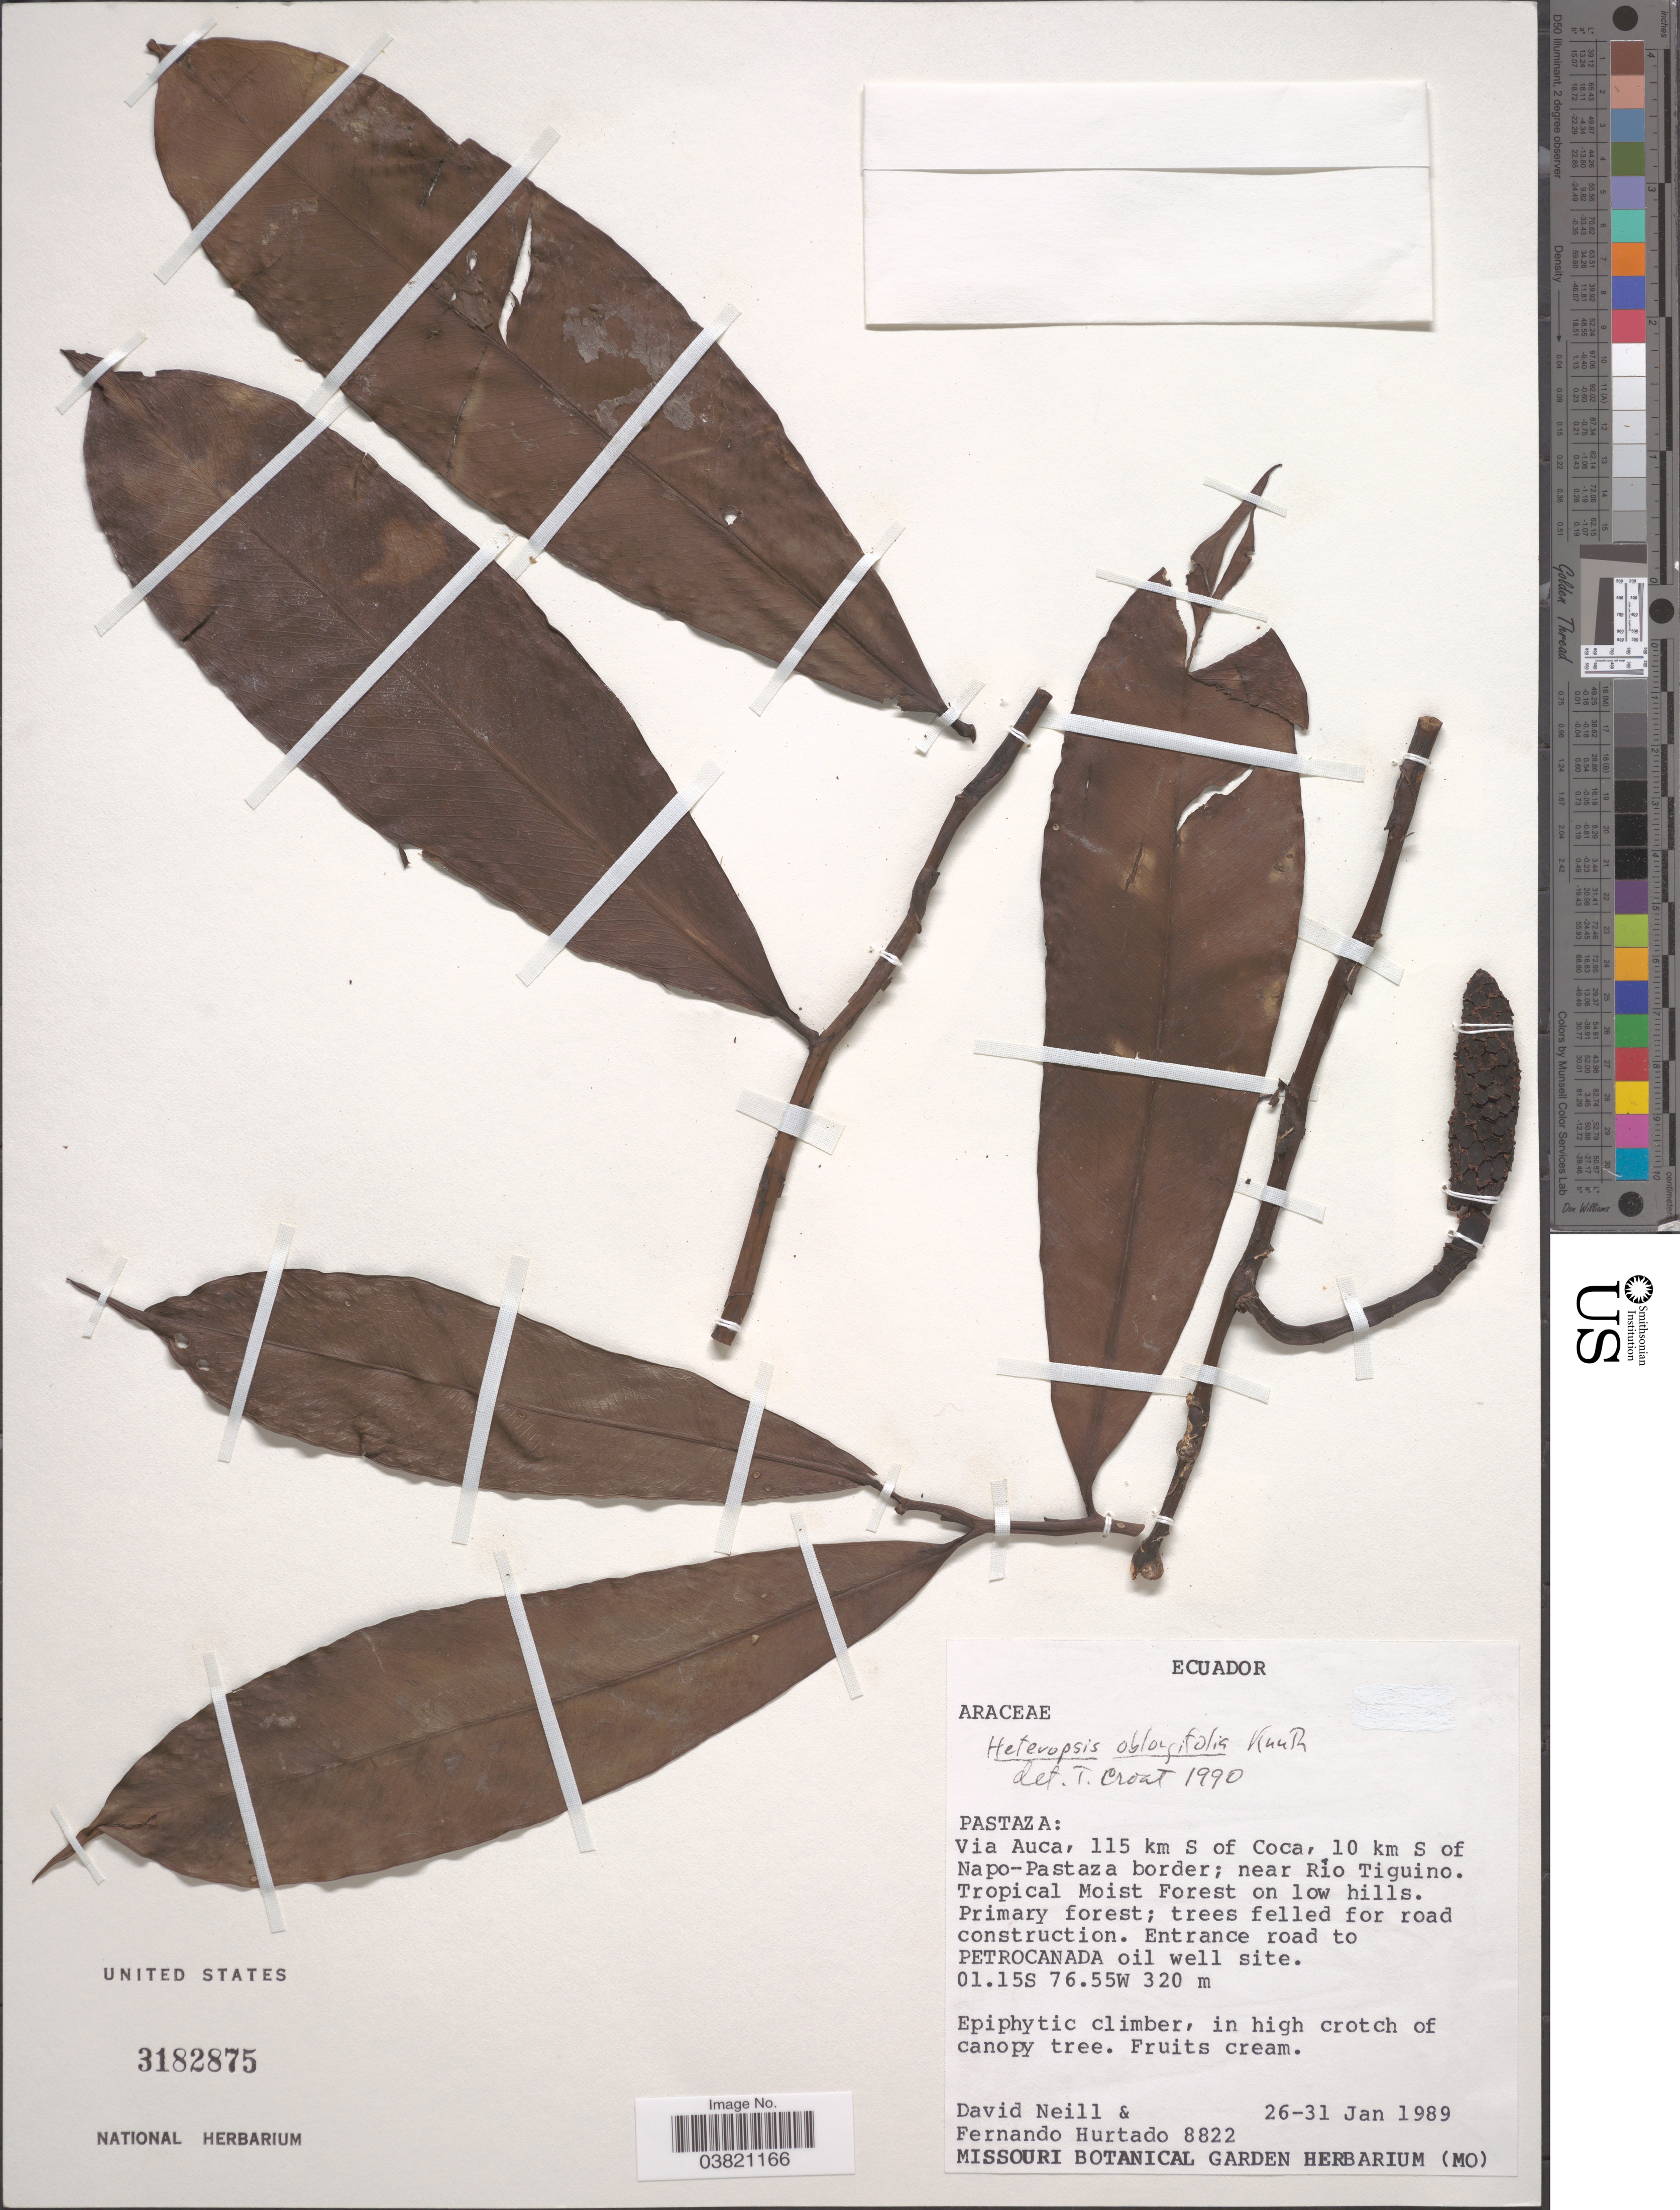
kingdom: Plantae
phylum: Tracheophyta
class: Liliopsida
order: Alismatales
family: Araceae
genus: Heteropsis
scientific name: Heteropsis oblongifolia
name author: Kunth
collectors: D. Neill & F. Hurtado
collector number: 8822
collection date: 1989-01-26/1989-01-31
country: Ecuador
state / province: Pastaza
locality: Via Auca, 115 km S of Coca, 10 km S of Napo-Pastaza border; near Rio Tiguino.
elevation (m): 320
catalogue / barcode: US 3182875